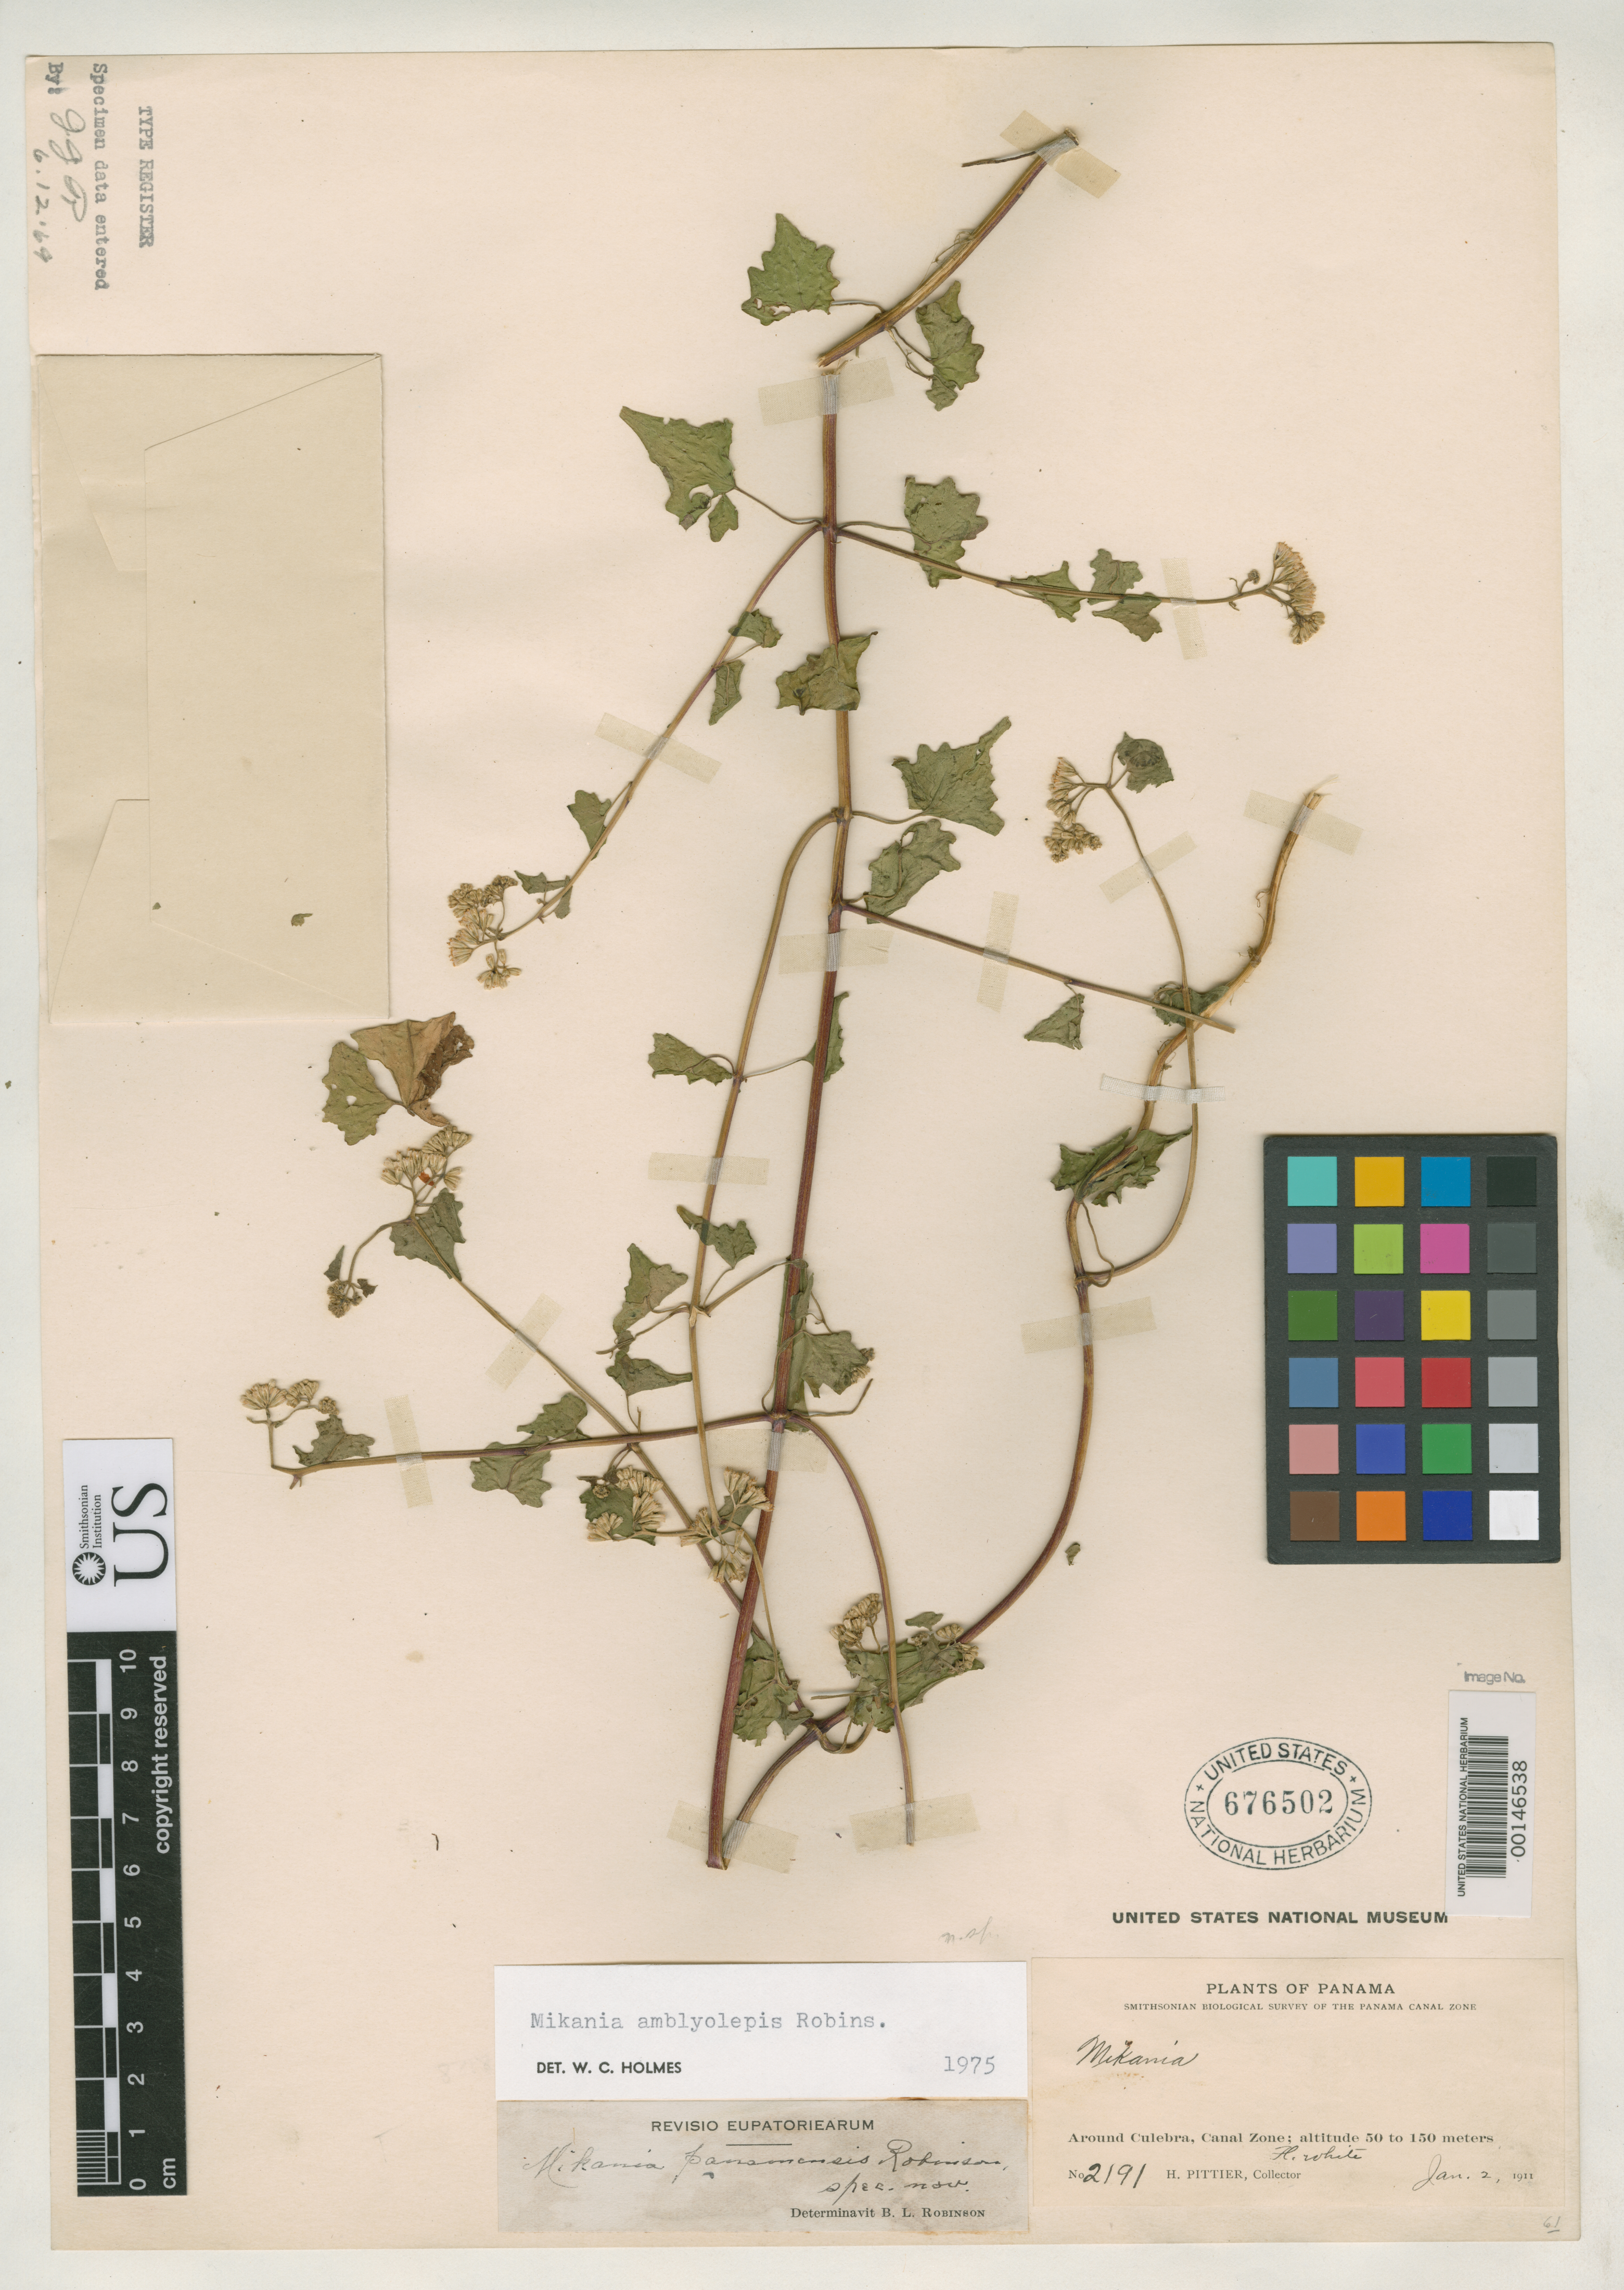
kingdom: Plantae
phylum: Tracheophyta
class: Magnoliopsida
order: Asterales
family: Asteraceae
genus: Mikania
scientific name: Mikania panamensis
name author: B.L. Rob.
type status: Holotype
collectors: H. F. Pittier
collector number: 2191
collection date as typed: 02 Jan 1911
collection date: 1911-01-02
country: Panama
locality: Around Culebra.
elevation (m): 50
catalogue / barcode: US 676502